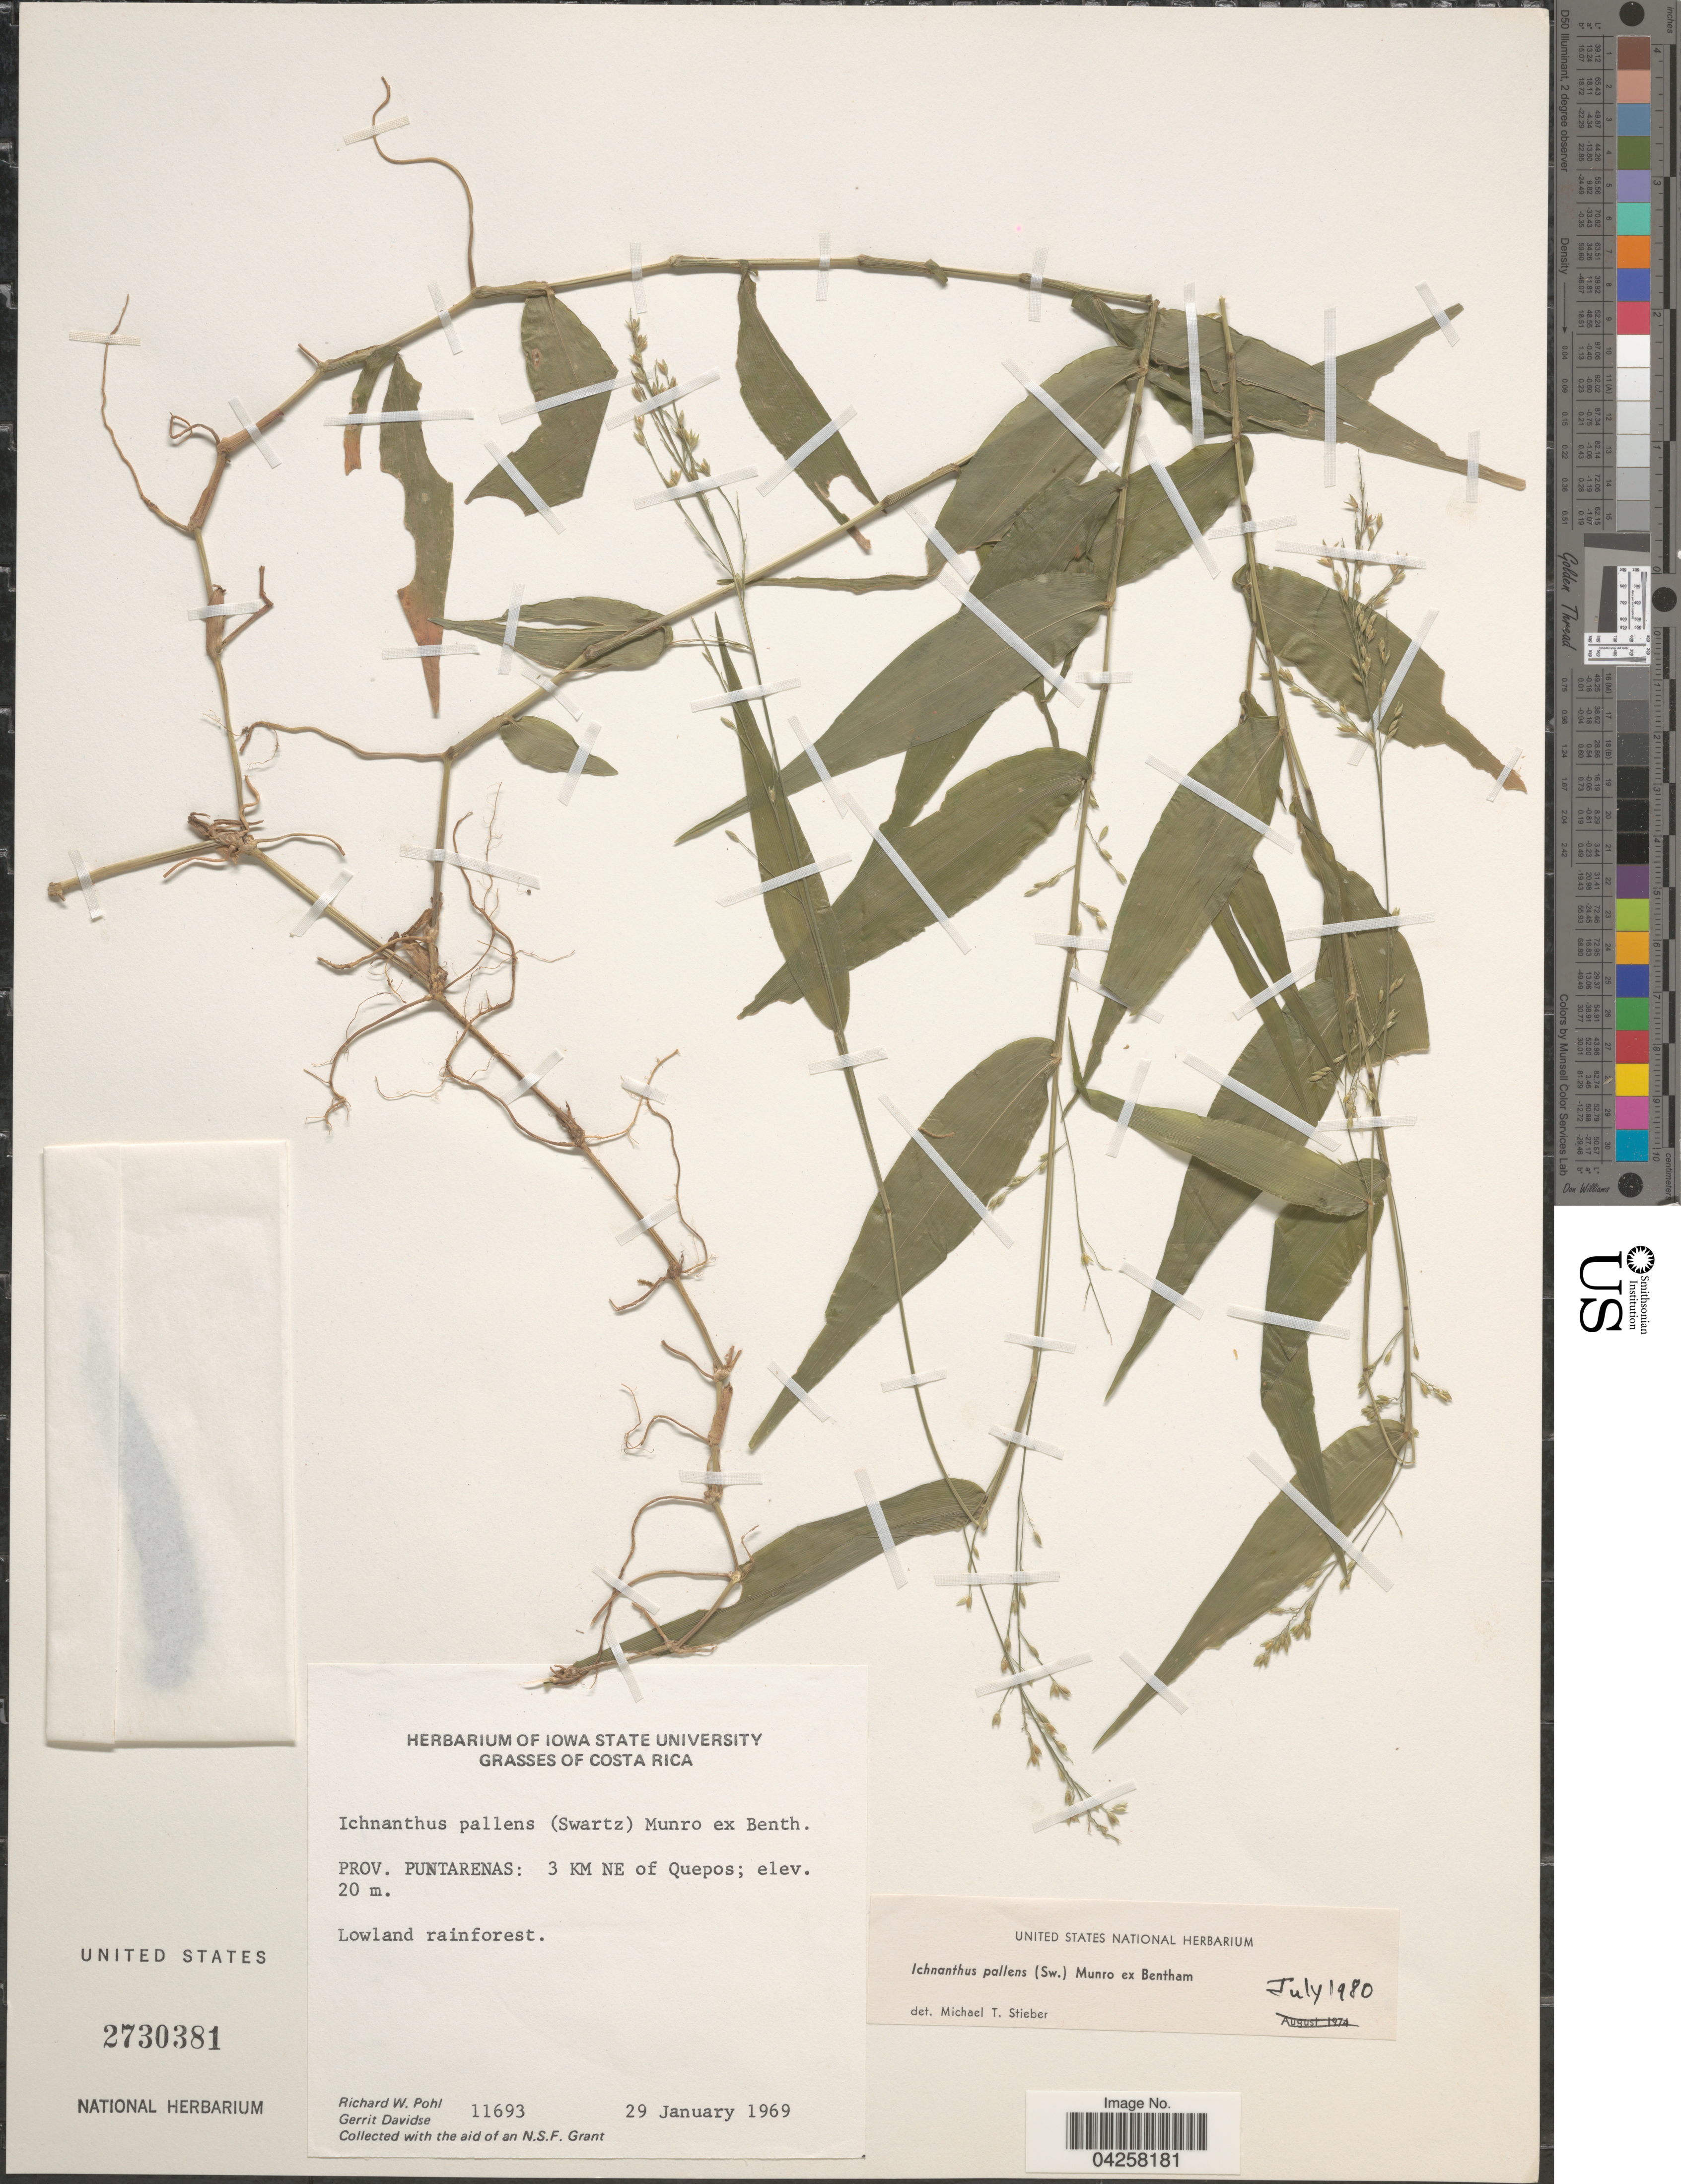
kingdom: Plantae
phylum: Tracheophyta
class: Liliopsida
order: Poales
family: Poaceae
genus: Ichnanthus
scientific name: Ichnanthus pallens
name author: (Sw.) Munro ex Benth.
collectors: R. W. Pohl & G. Davidse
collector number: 11693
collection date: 1969-01-29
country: Costa Rica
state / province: Puntarenas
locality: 3 KM NE of Quepos.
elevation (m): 20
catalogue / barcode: US 2730381